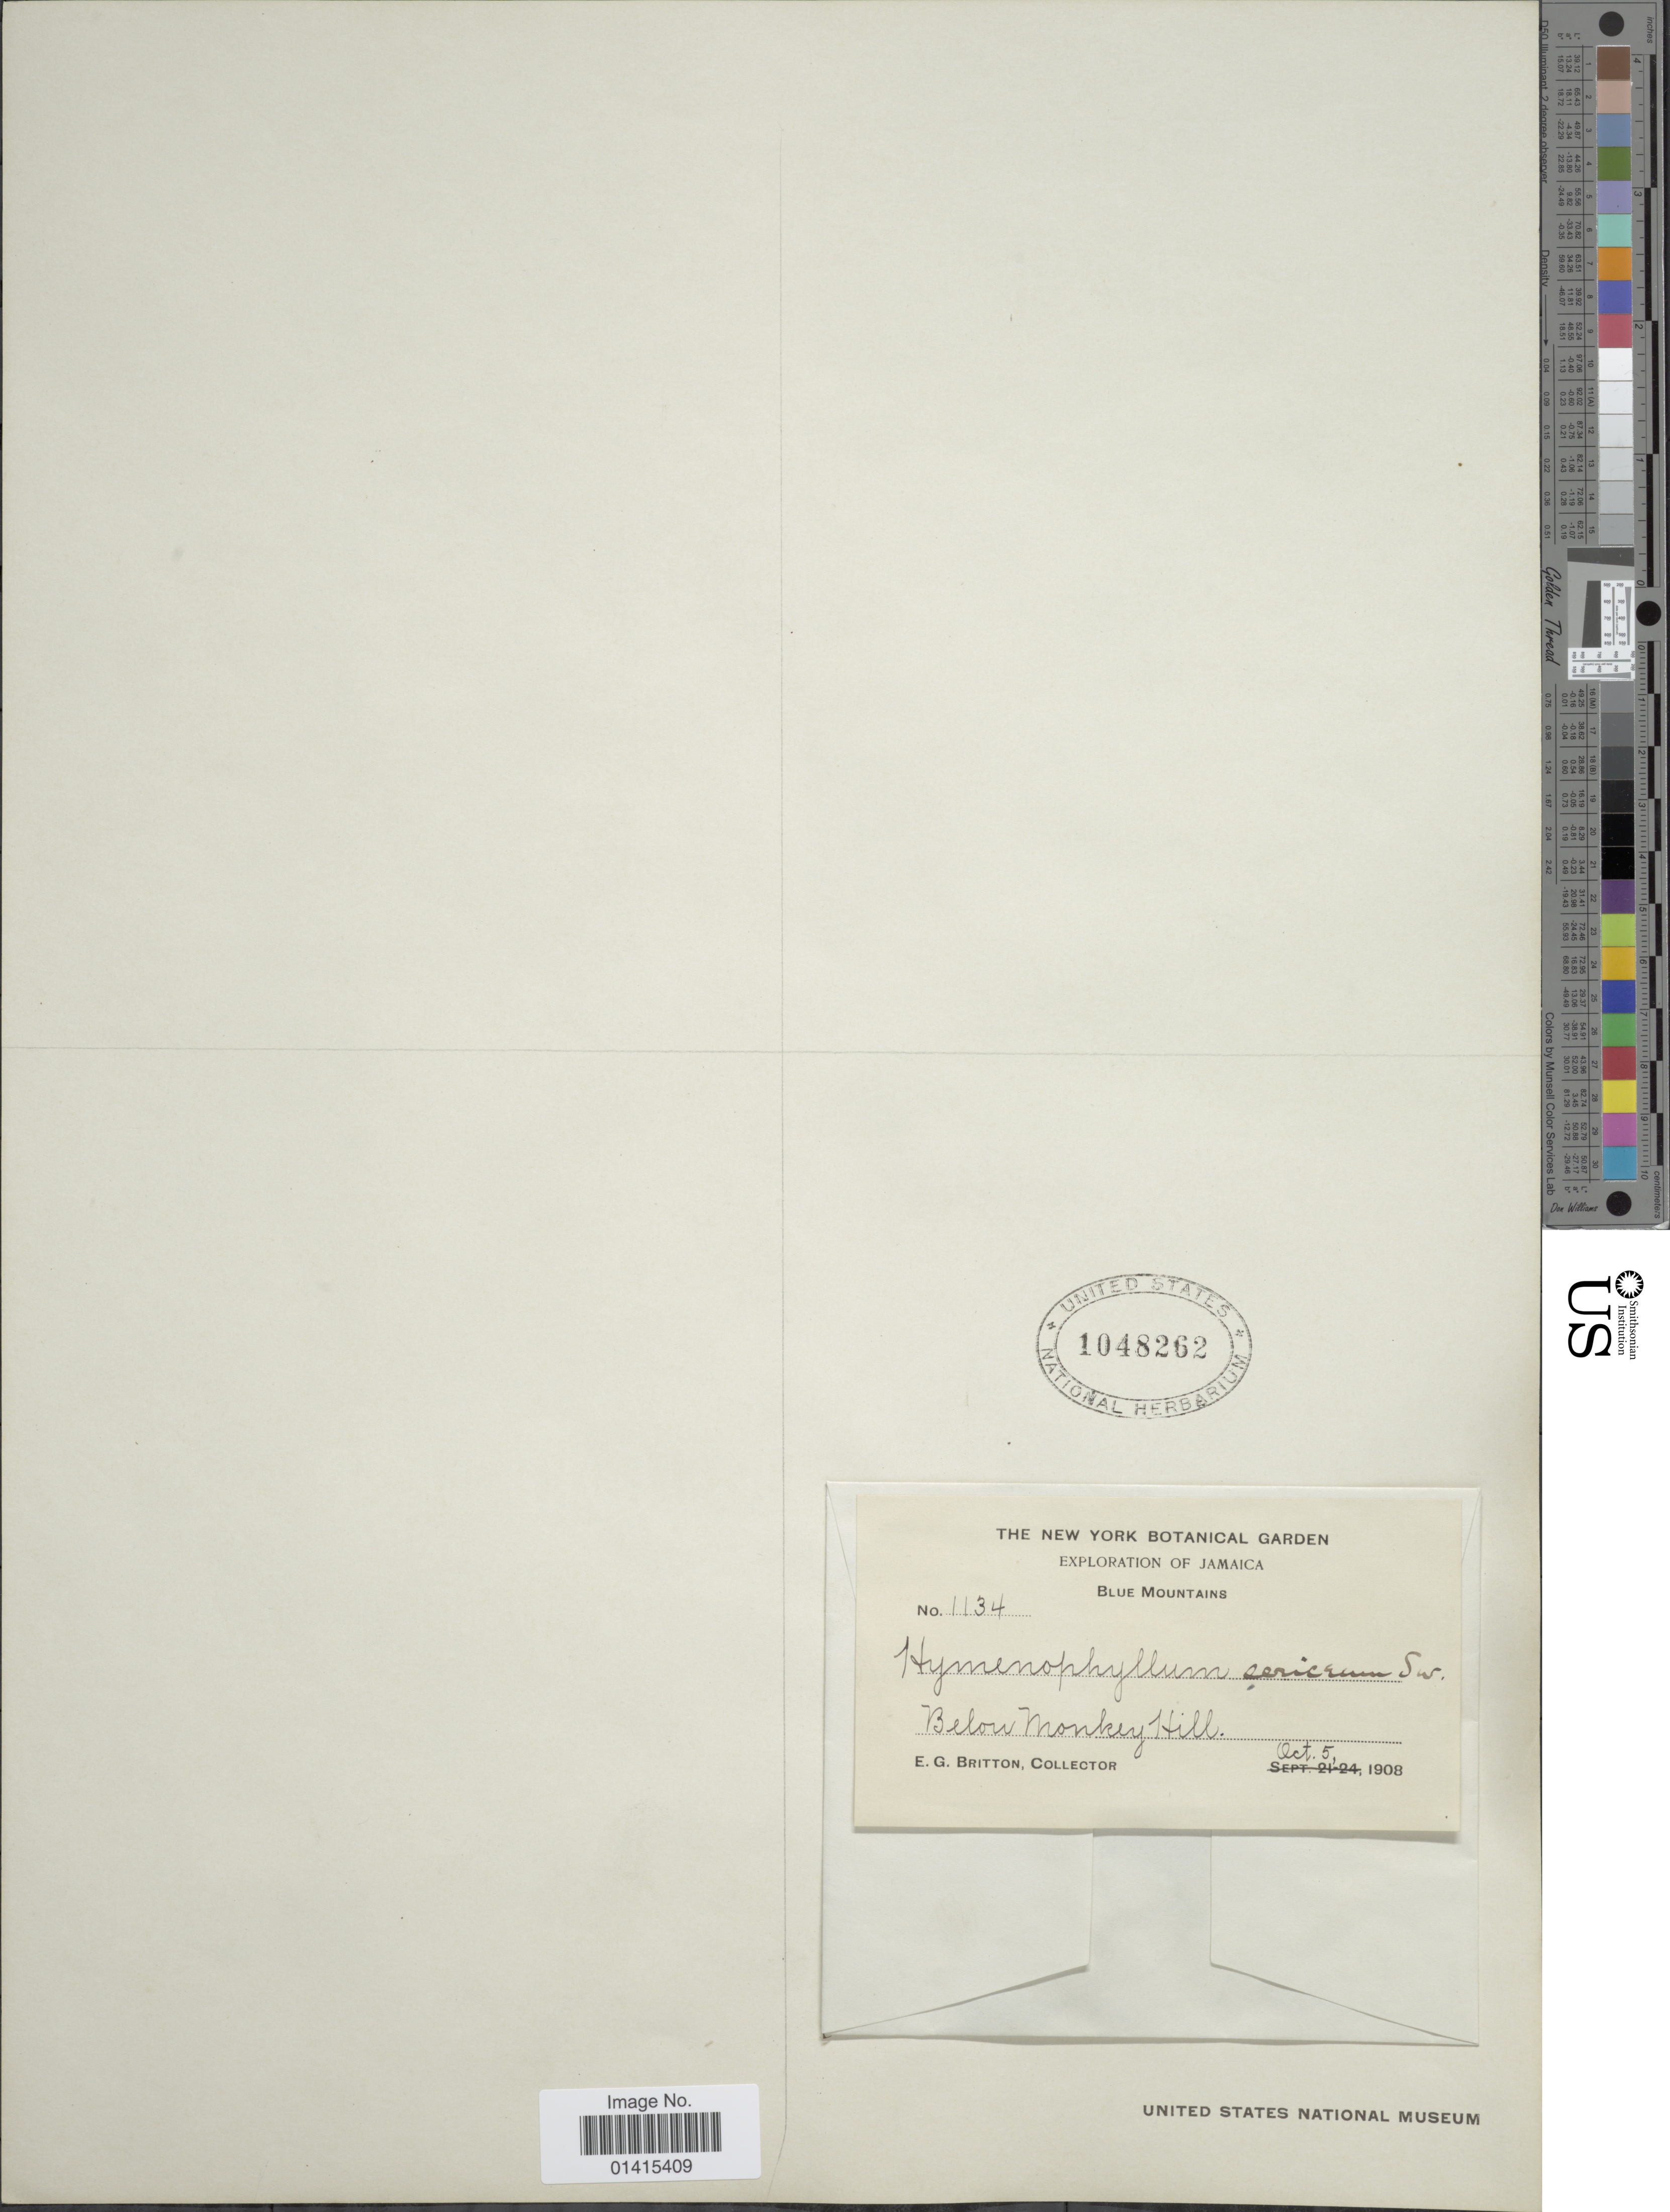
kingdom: Plantae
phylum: Tracheophyta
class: Polypodiopsida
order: Hymenophyllales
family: Hymenophyllaceae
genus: Hymenophyllum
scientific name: Hymenophyllum sericeum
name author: Sw. in Schrad.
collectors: E. G. Britton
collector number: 1134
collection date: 1908-10-05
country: Jamaica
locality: Blue Mountains, below Monkey Hill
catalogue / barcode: US 1048262